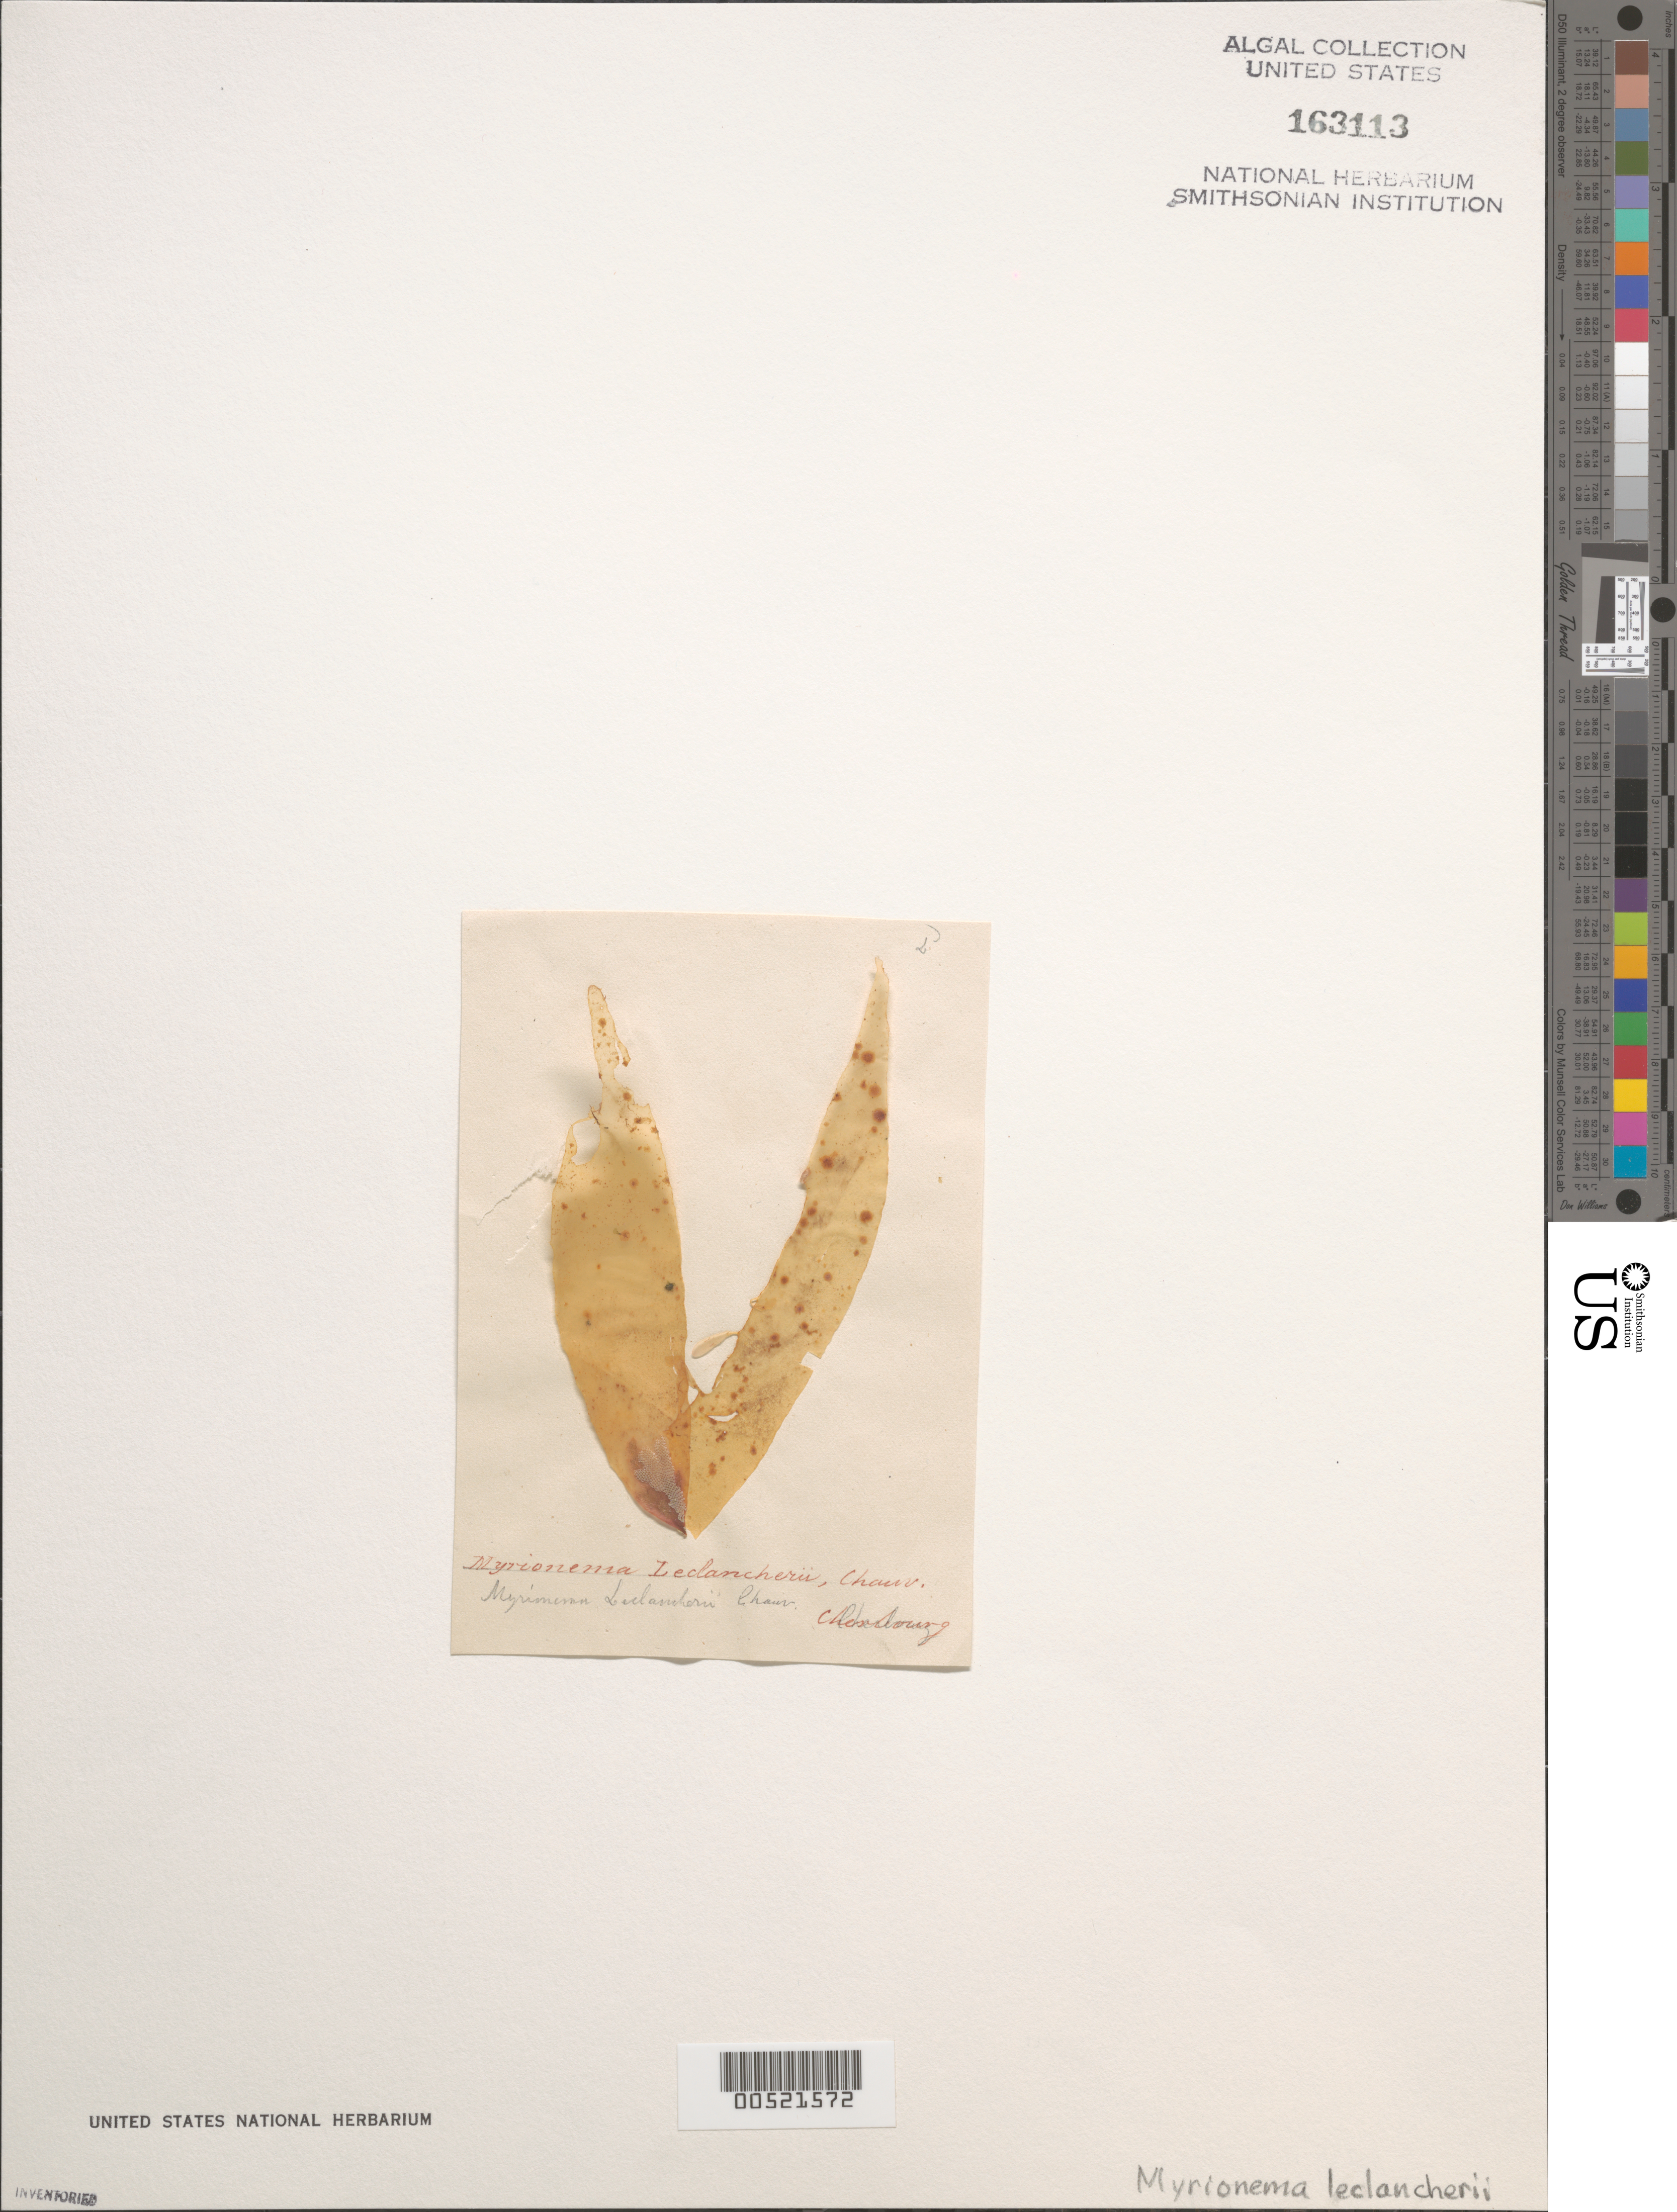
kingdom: Chromista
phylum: Ochrophyta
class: Phaeophyceae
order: Ectocarpales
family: Chordariaceae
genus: Myrionema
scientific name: Myrionema strangulans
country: France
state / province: Normandie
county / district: Manche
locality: Cherbourg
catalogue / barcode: US 163113